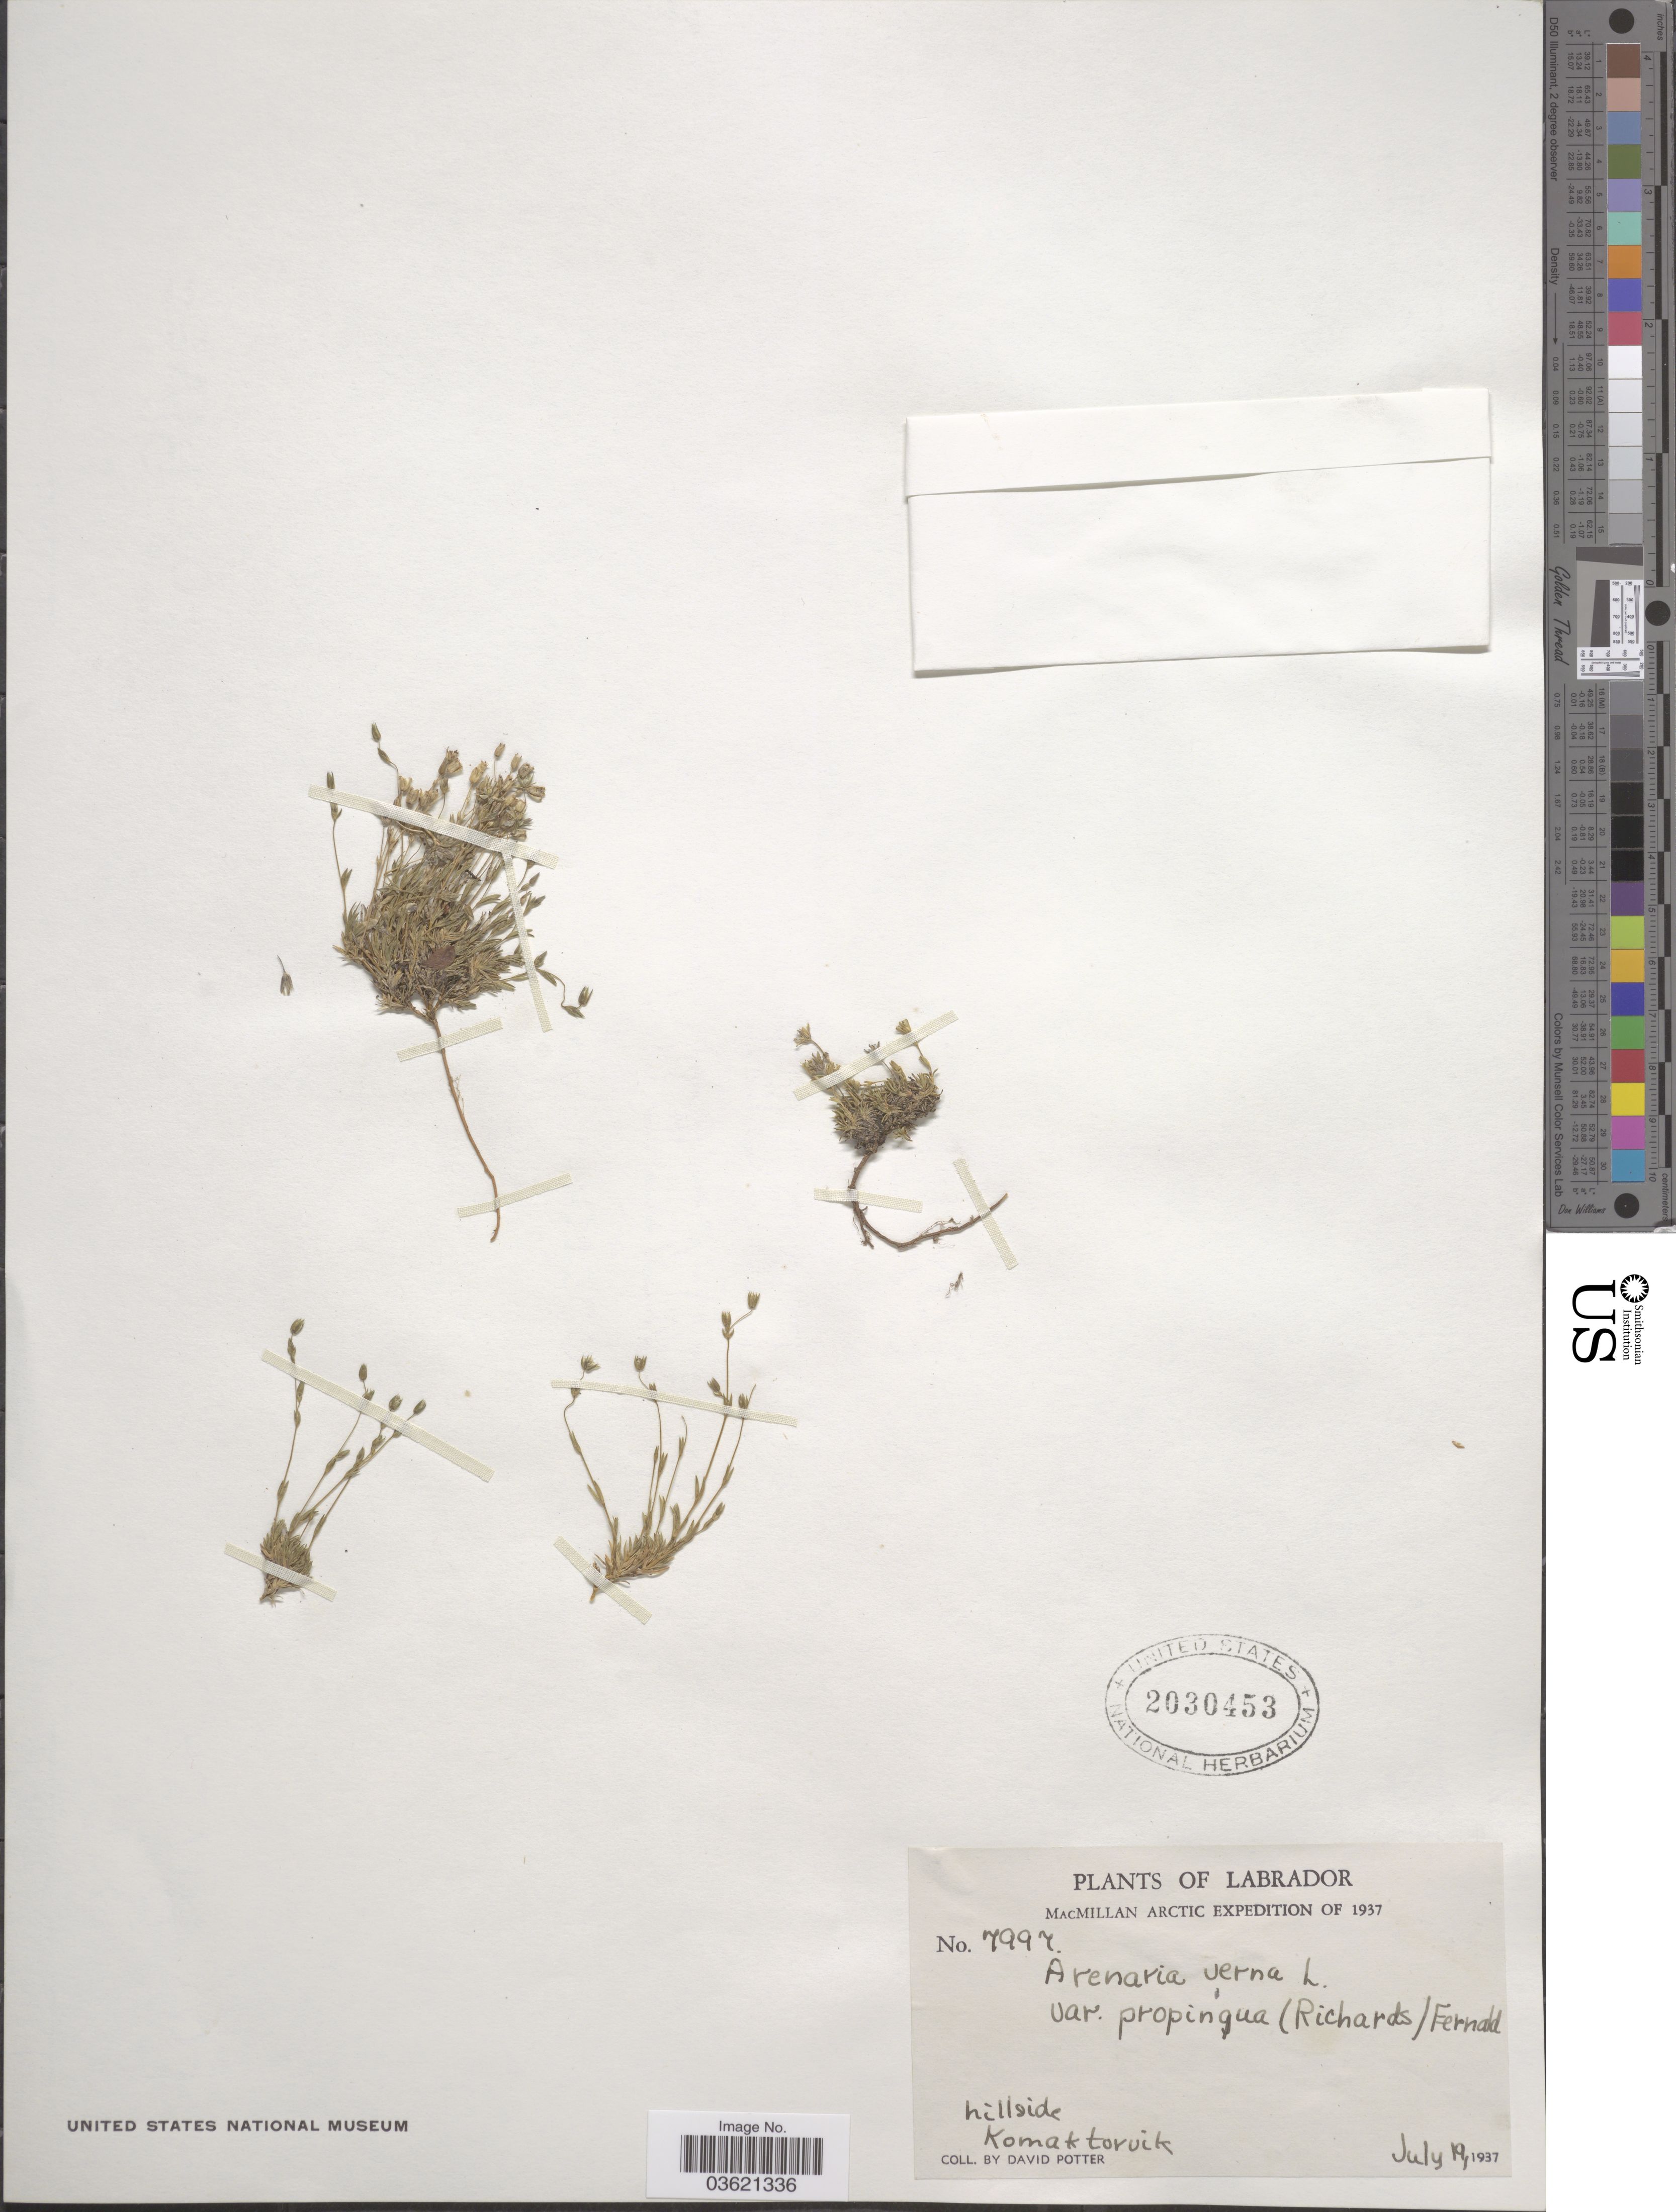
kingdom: Plantae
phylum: Tracheophyta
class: Magnoliopsida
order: Caryophyllales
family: Caryophyllaceae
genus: Arenaria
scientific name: Arenaria verna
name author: L.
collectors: D. Potter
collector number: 7997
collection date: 1937-07-19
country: Canada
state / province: Newfoundland and Labrador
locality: Labrador. Hillside. Komaktorvik.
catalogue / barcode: US 2030453